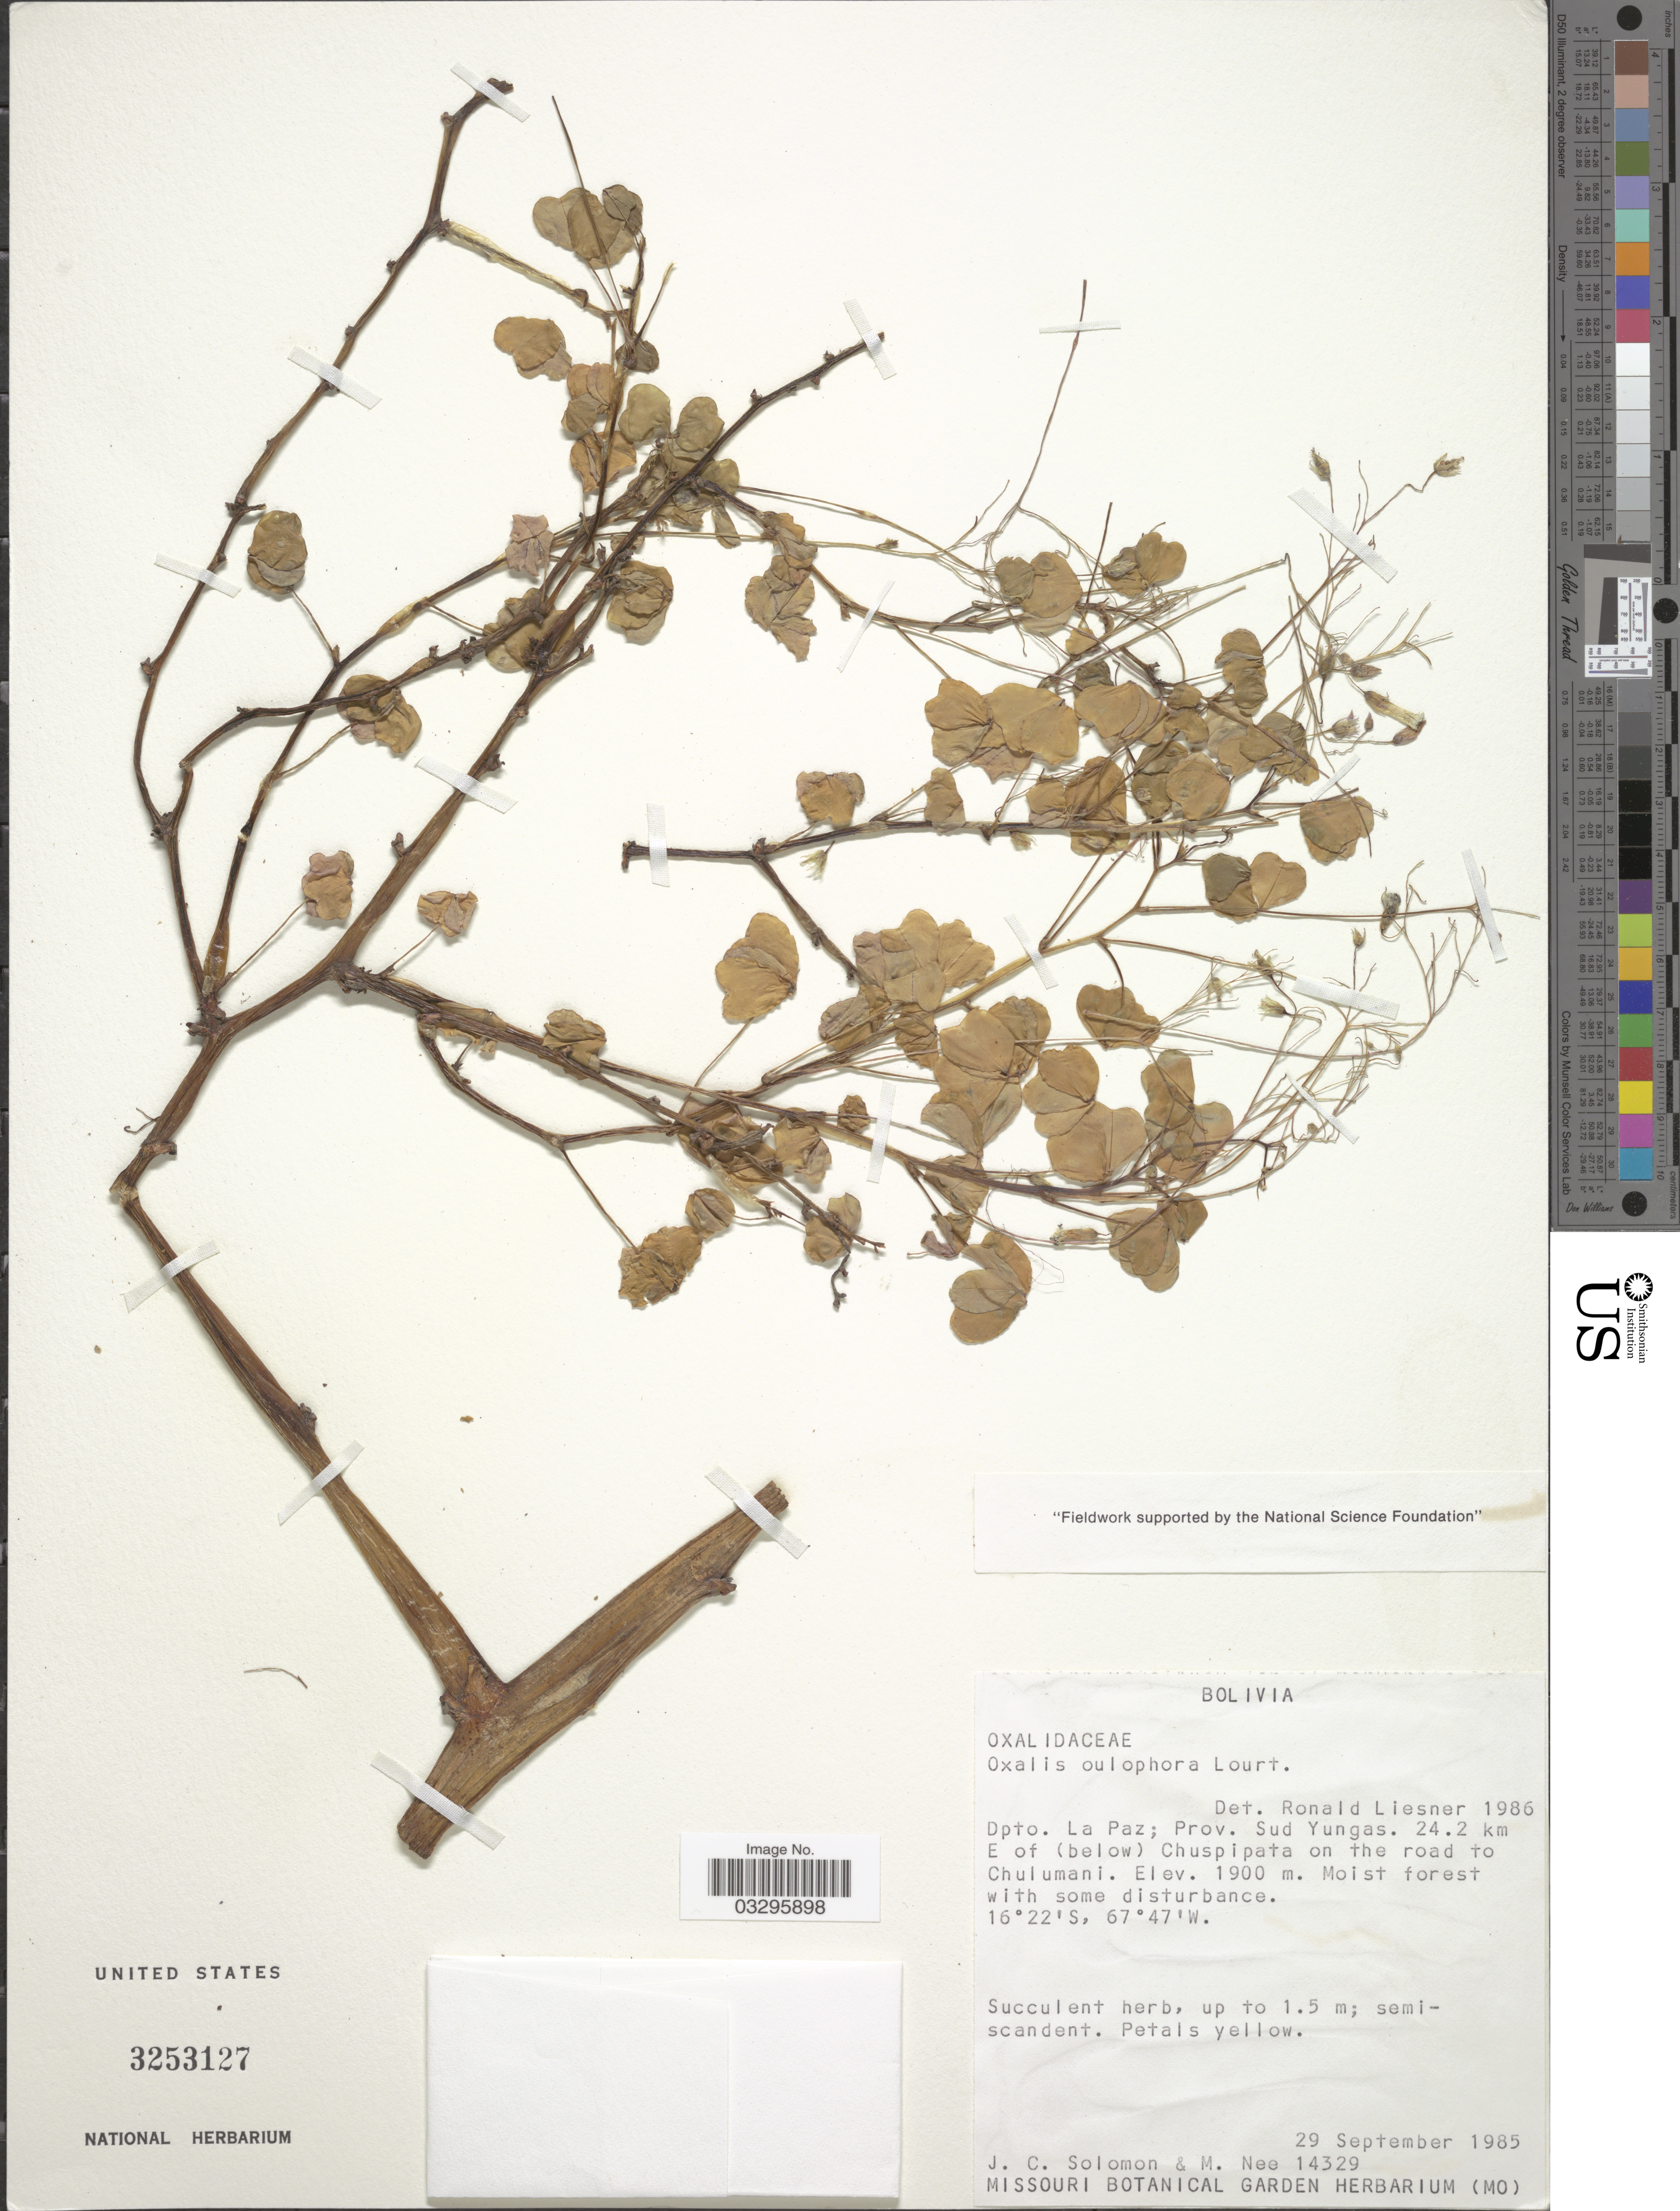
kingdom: Plantae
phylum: Tracheophyta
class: Magnoliopsida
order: Oxalidales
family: Oxalidaceae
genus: Oxalis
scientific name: Oxalis oulophora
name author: Lourteig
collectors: J. C. Solomon & M. Nee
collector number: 14329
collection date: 1985-09-29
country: Bolivia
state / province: La Paz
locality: Dpto. La Paz; Prov. Sud Yungas. 24.2 km E of (below) Chuspipata on the road to Chulumani.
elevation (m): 1900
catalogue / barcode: US 3253127